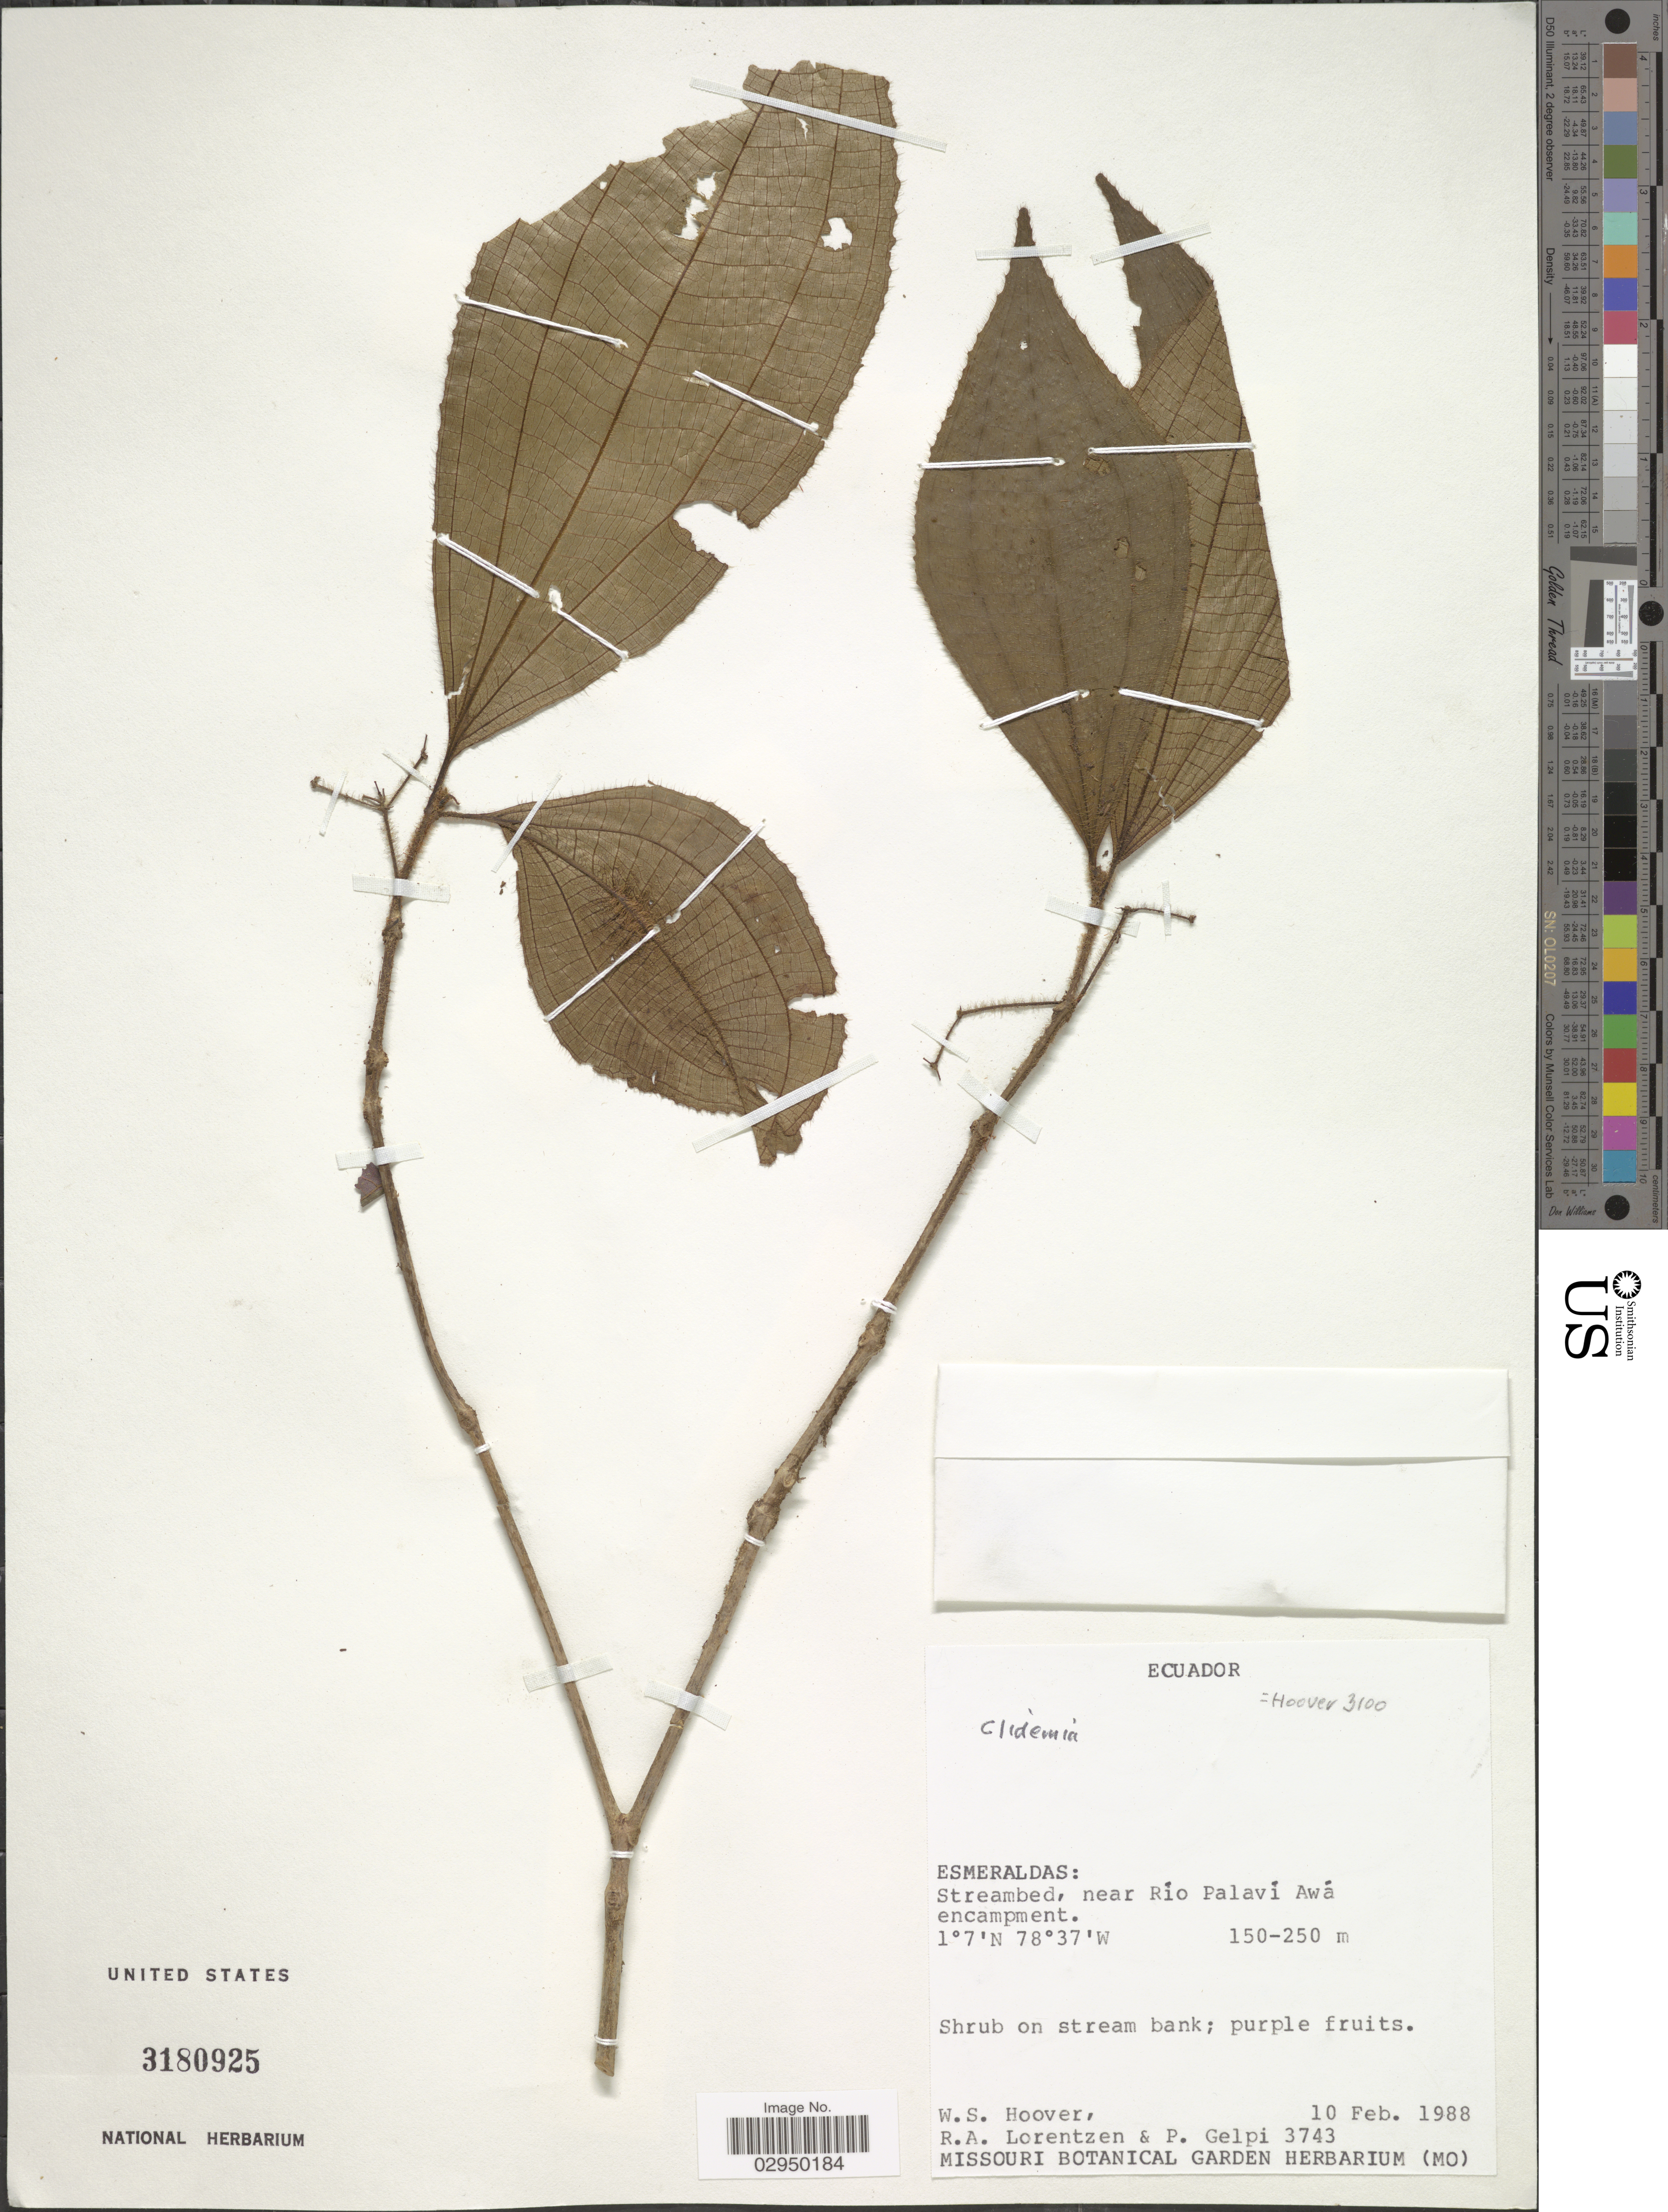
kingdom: Plantae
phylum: Tracheophyta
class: Magnoliopsida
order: Myrtales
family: Melastomataceae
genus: Clidemia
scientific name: Clidemia sp.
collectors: W. S. Hoover, R. Lorentzen & P. Gelpi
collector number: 3743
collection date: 1988-02-10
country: Ecuador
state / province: Esmeraldas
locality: Streambed, near Río Palaví Awá encampment.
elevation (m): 150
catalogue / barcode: US 3180925